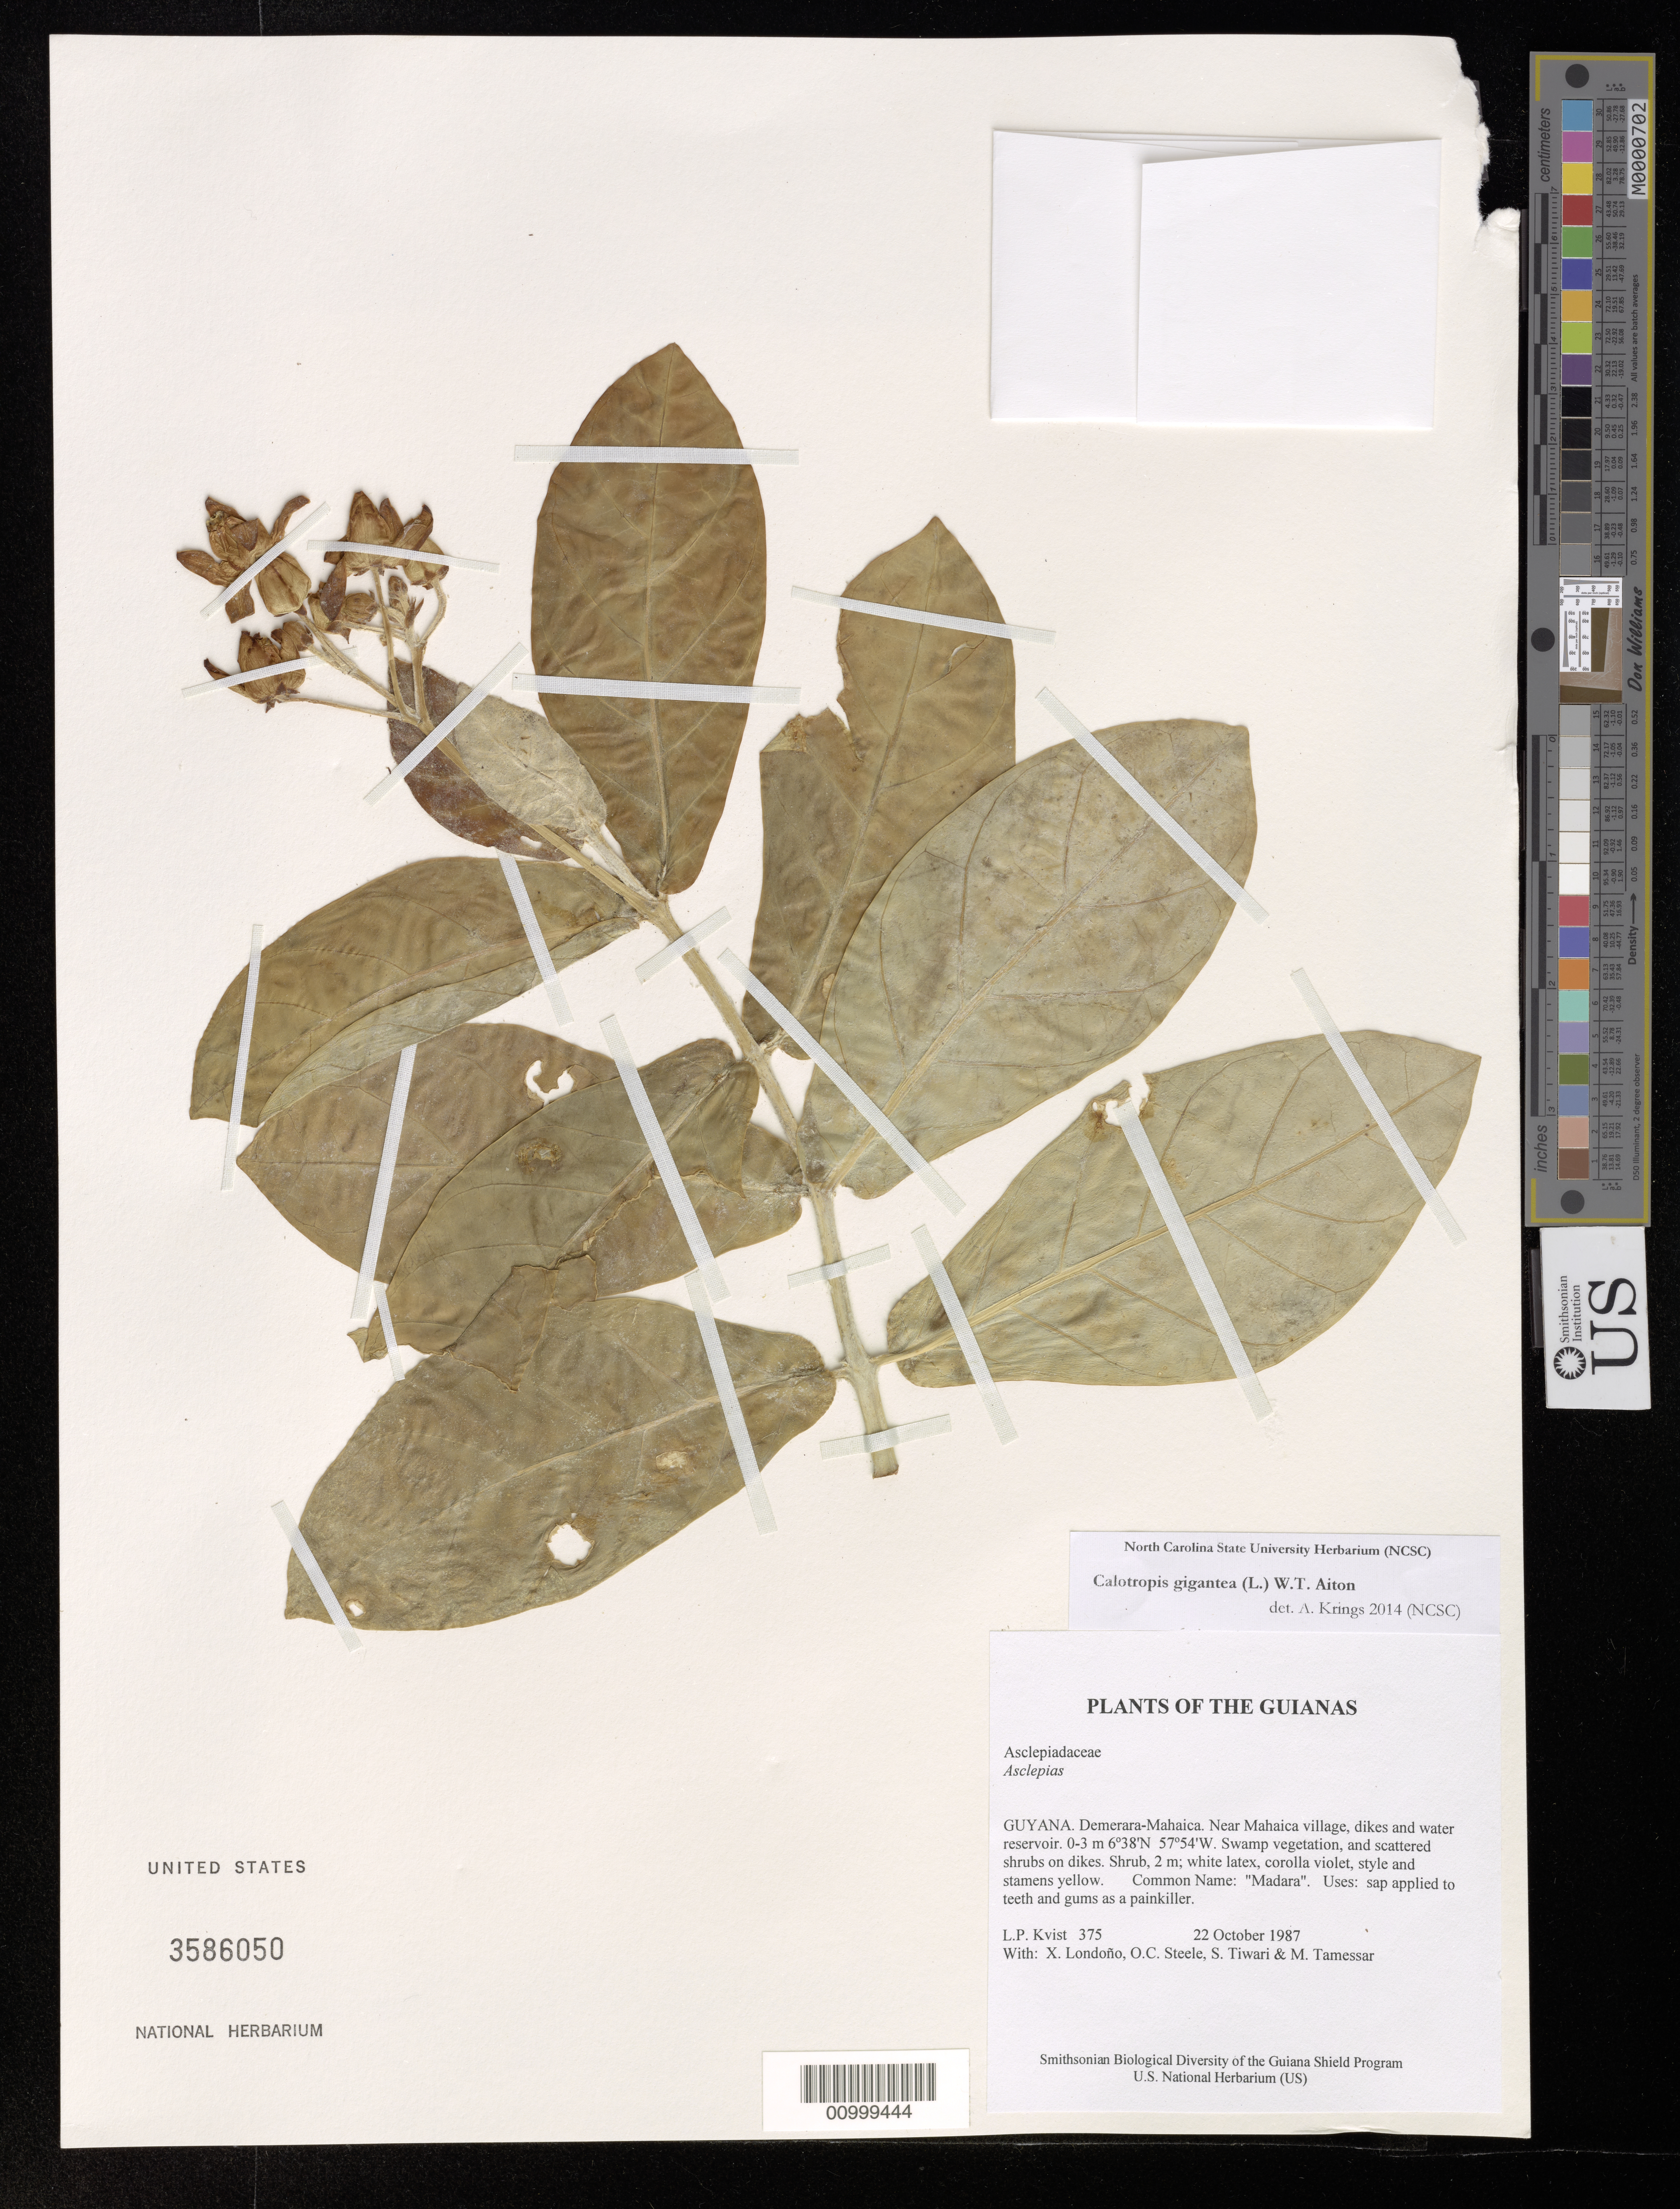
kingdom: Plantae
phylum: Tracheophyta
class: Magnoliopsida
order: Gentianales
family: Apocynaceae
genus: Calotropis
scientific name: Calotropis gigantea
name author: (L.) W.T. Aiton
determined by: Krings, A.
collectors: L. P. Kvist, X. Londoño, O. C. Steele, S. Tiwari & M. Tamessar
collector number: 375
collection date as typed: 22 October 1987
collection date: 1987-10-22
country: Guyana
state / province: Demerara-Mahaica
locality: Near Mahaica village, dikes and water reservoir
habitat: Swamp vegetation, and scattered shrubs on dikes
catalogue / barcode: US 3586050